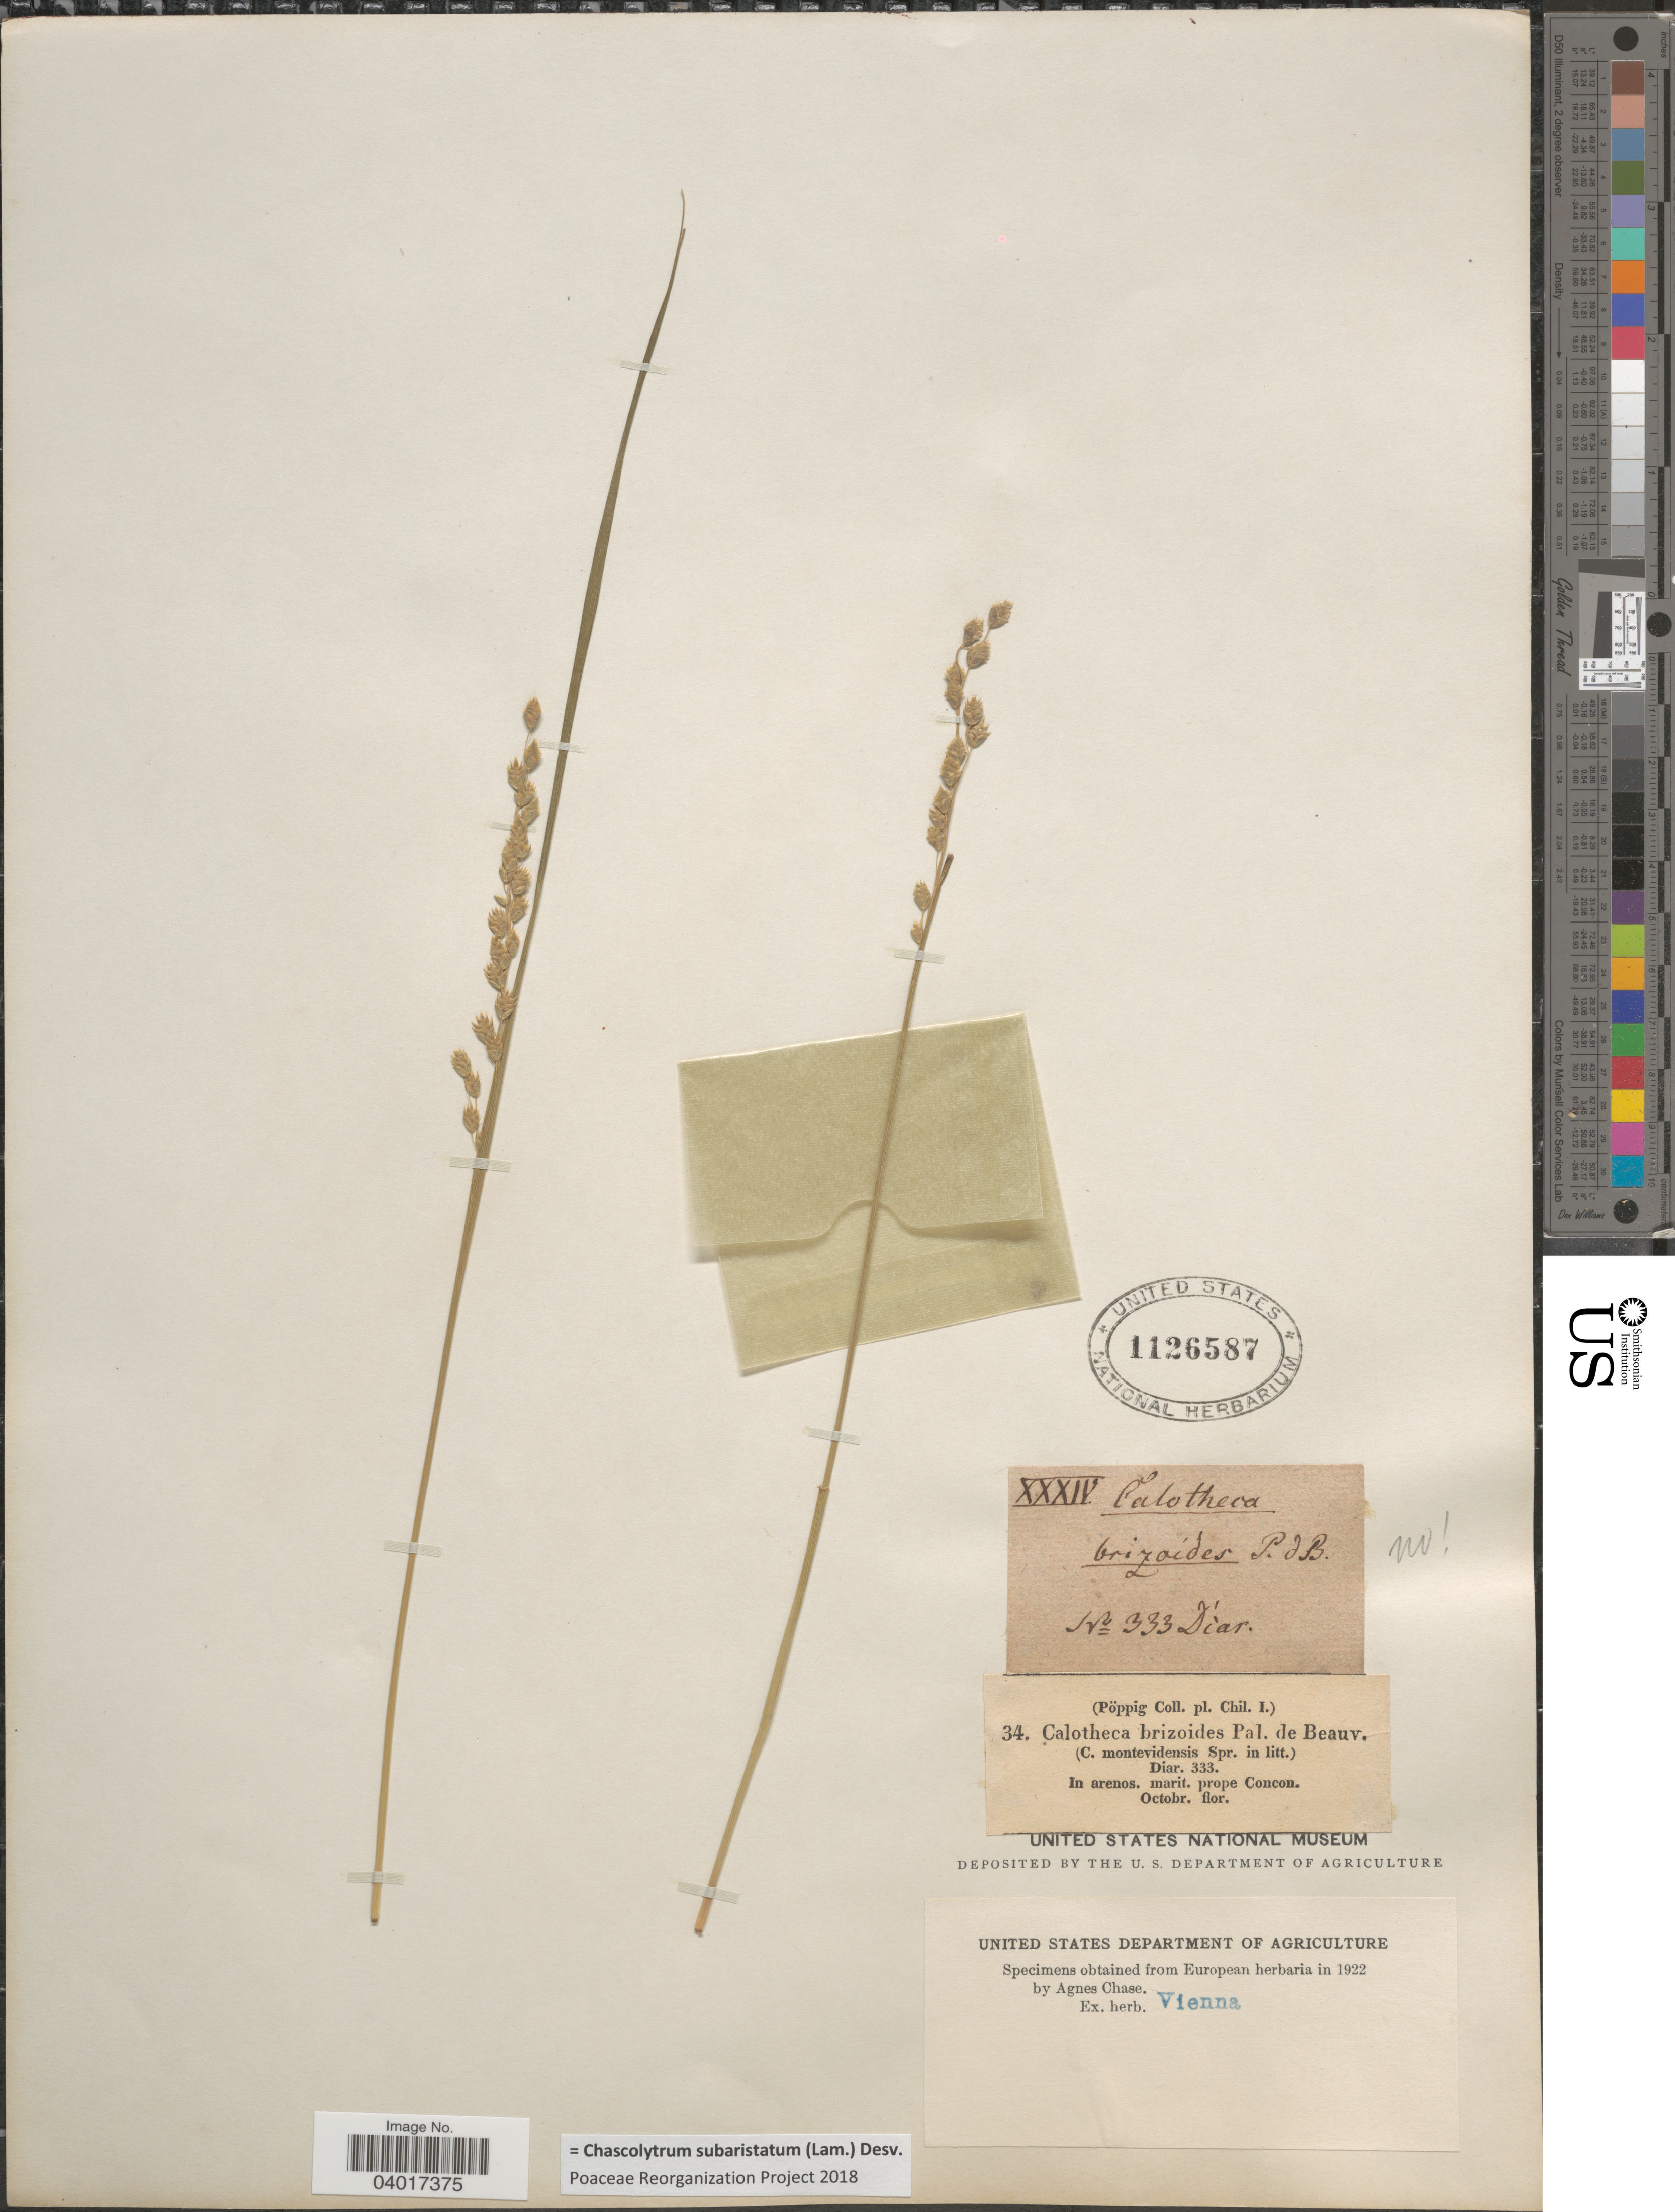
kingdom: Plantae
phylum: Tracheophyta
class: Liliopsida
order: Poales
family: Poaceae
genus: Chascolytrum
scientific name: Chascolytrum subaristatum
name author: (Lam.) Desv.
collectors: -. Poppig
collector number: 34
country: Chile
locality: Diar. In arenos. marit. prope Concon.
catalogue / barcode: US 1126587